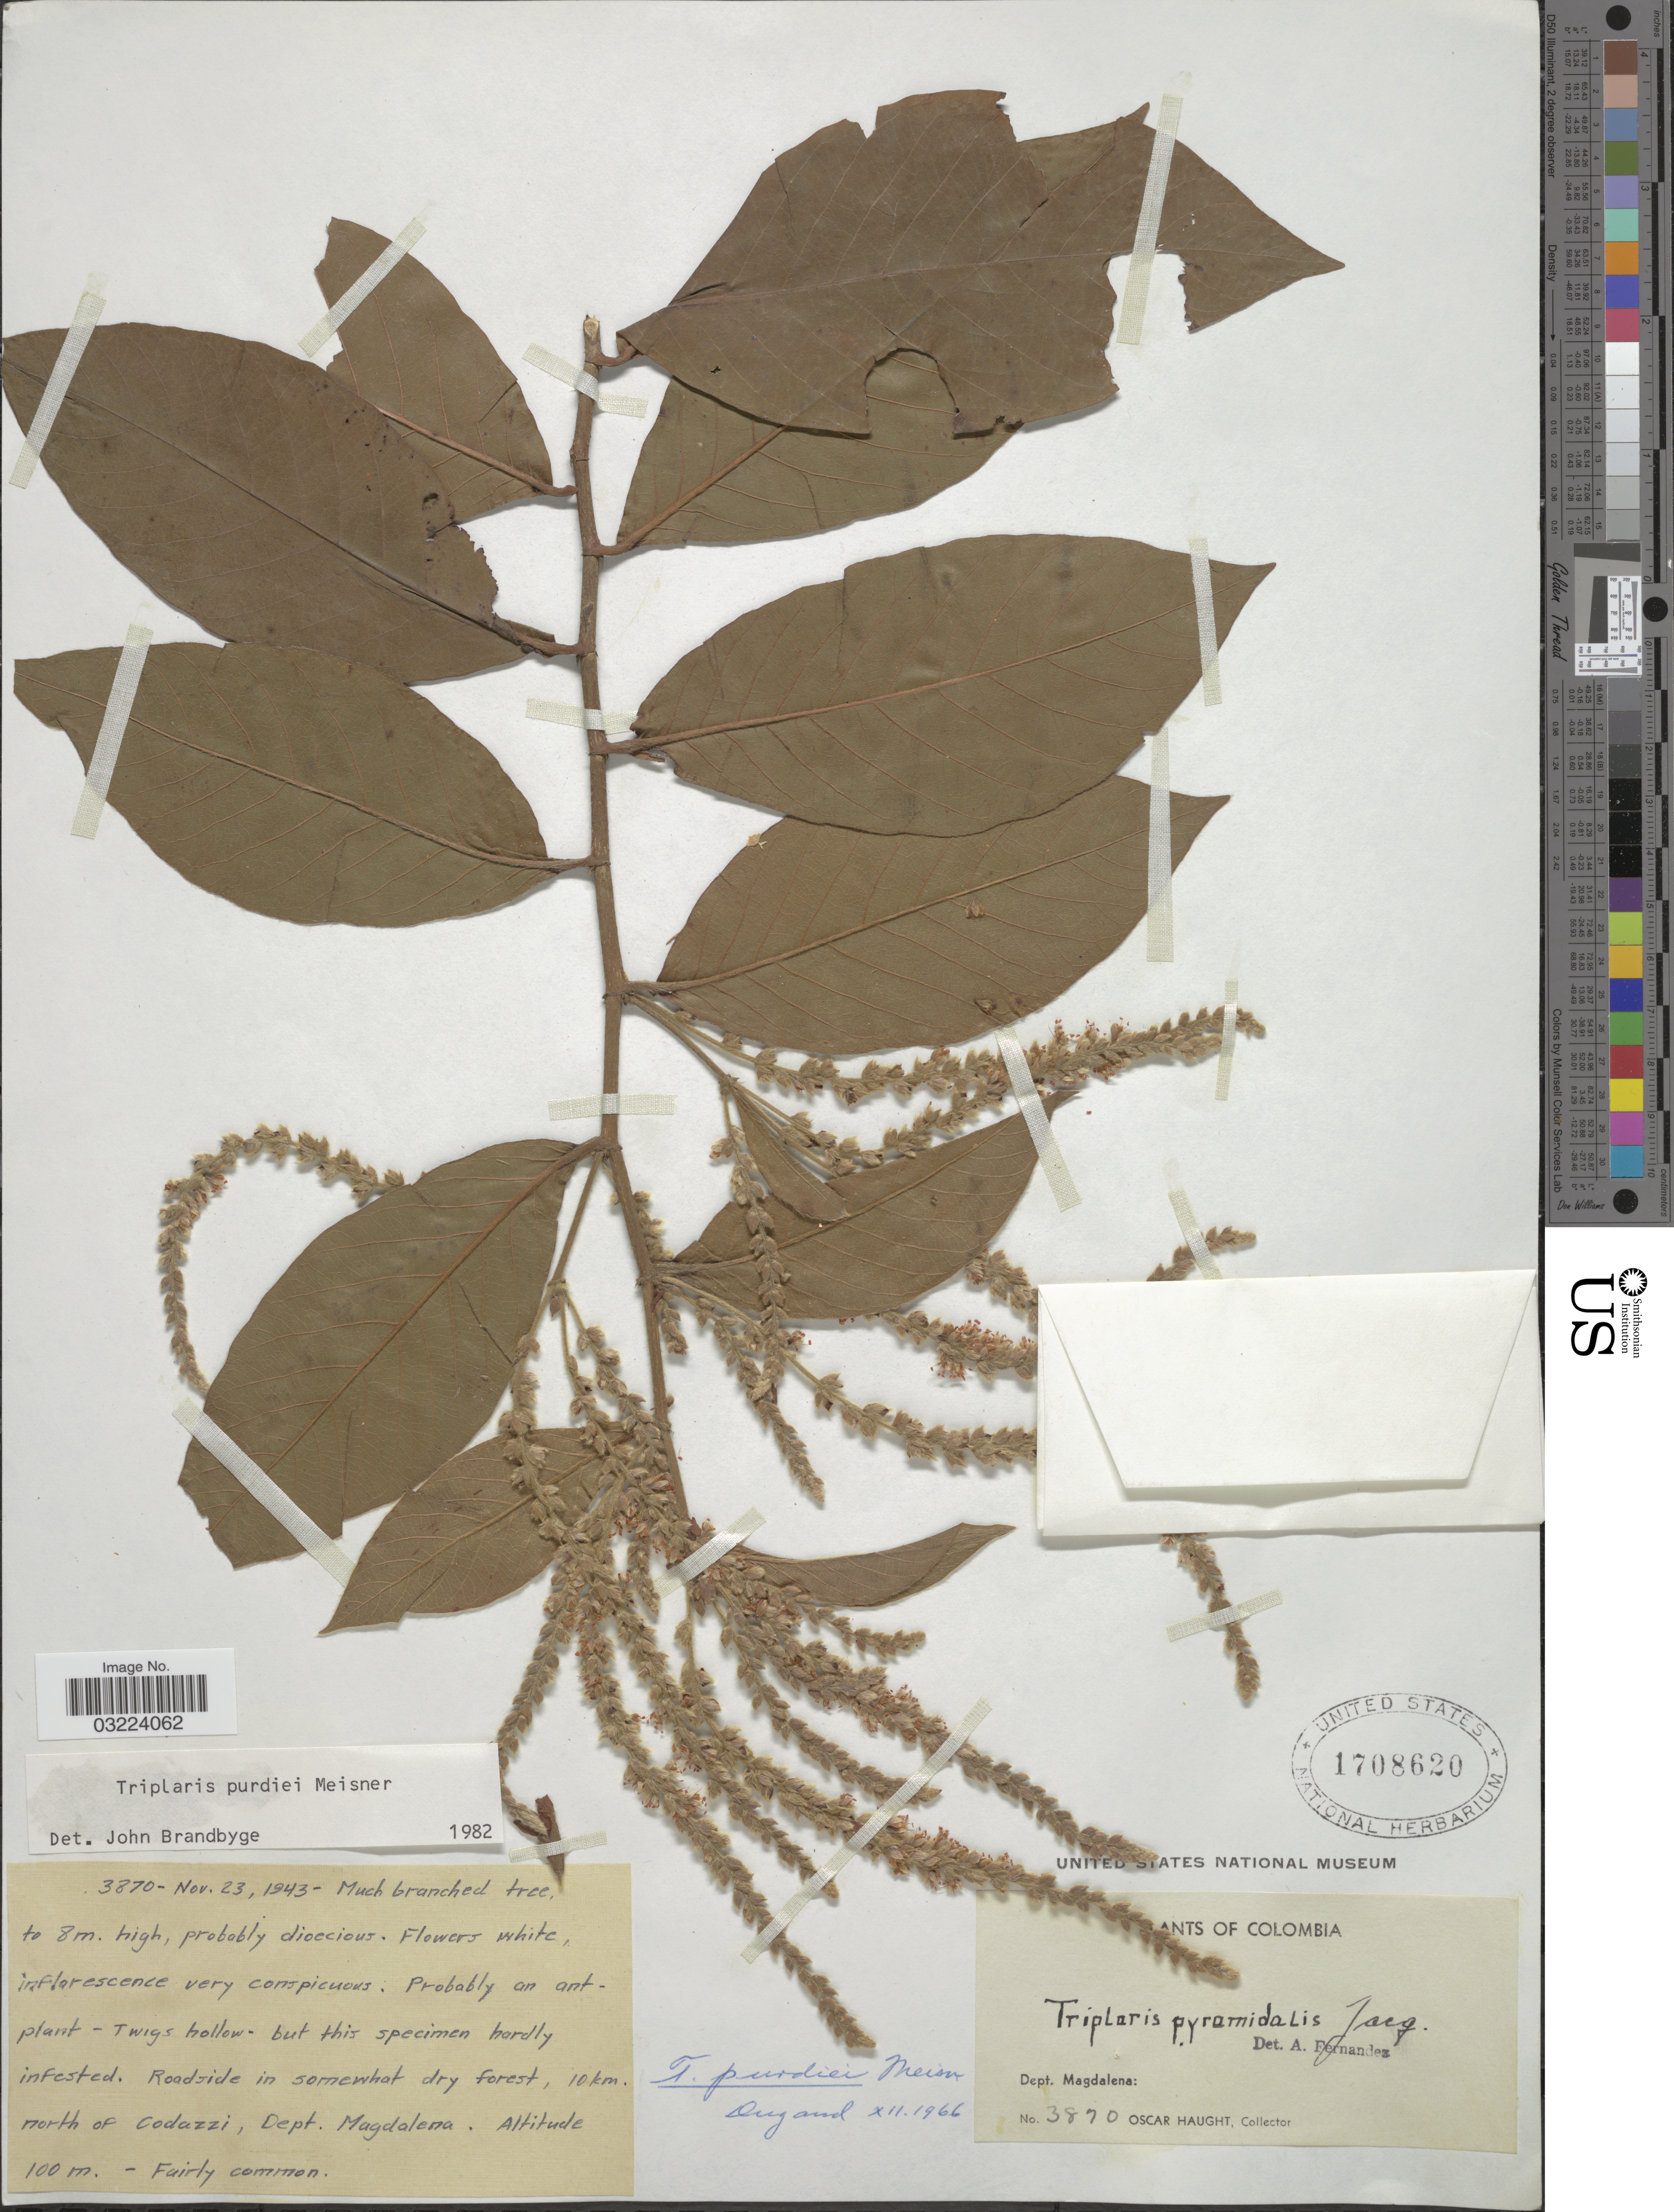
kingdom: Plantae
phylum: Tracheophyta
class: Magnoliopsida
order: Caryophyllales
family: Polygonaceae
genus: Triplaris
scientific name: Triplaris purdiei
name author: Meisn.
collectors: O. Haught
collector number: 3870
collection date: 1943-11-23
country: Colombia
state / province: Magdalena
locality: North of Codazzi, Dept. Magdalena.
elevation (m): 100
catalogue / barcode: US 1708620